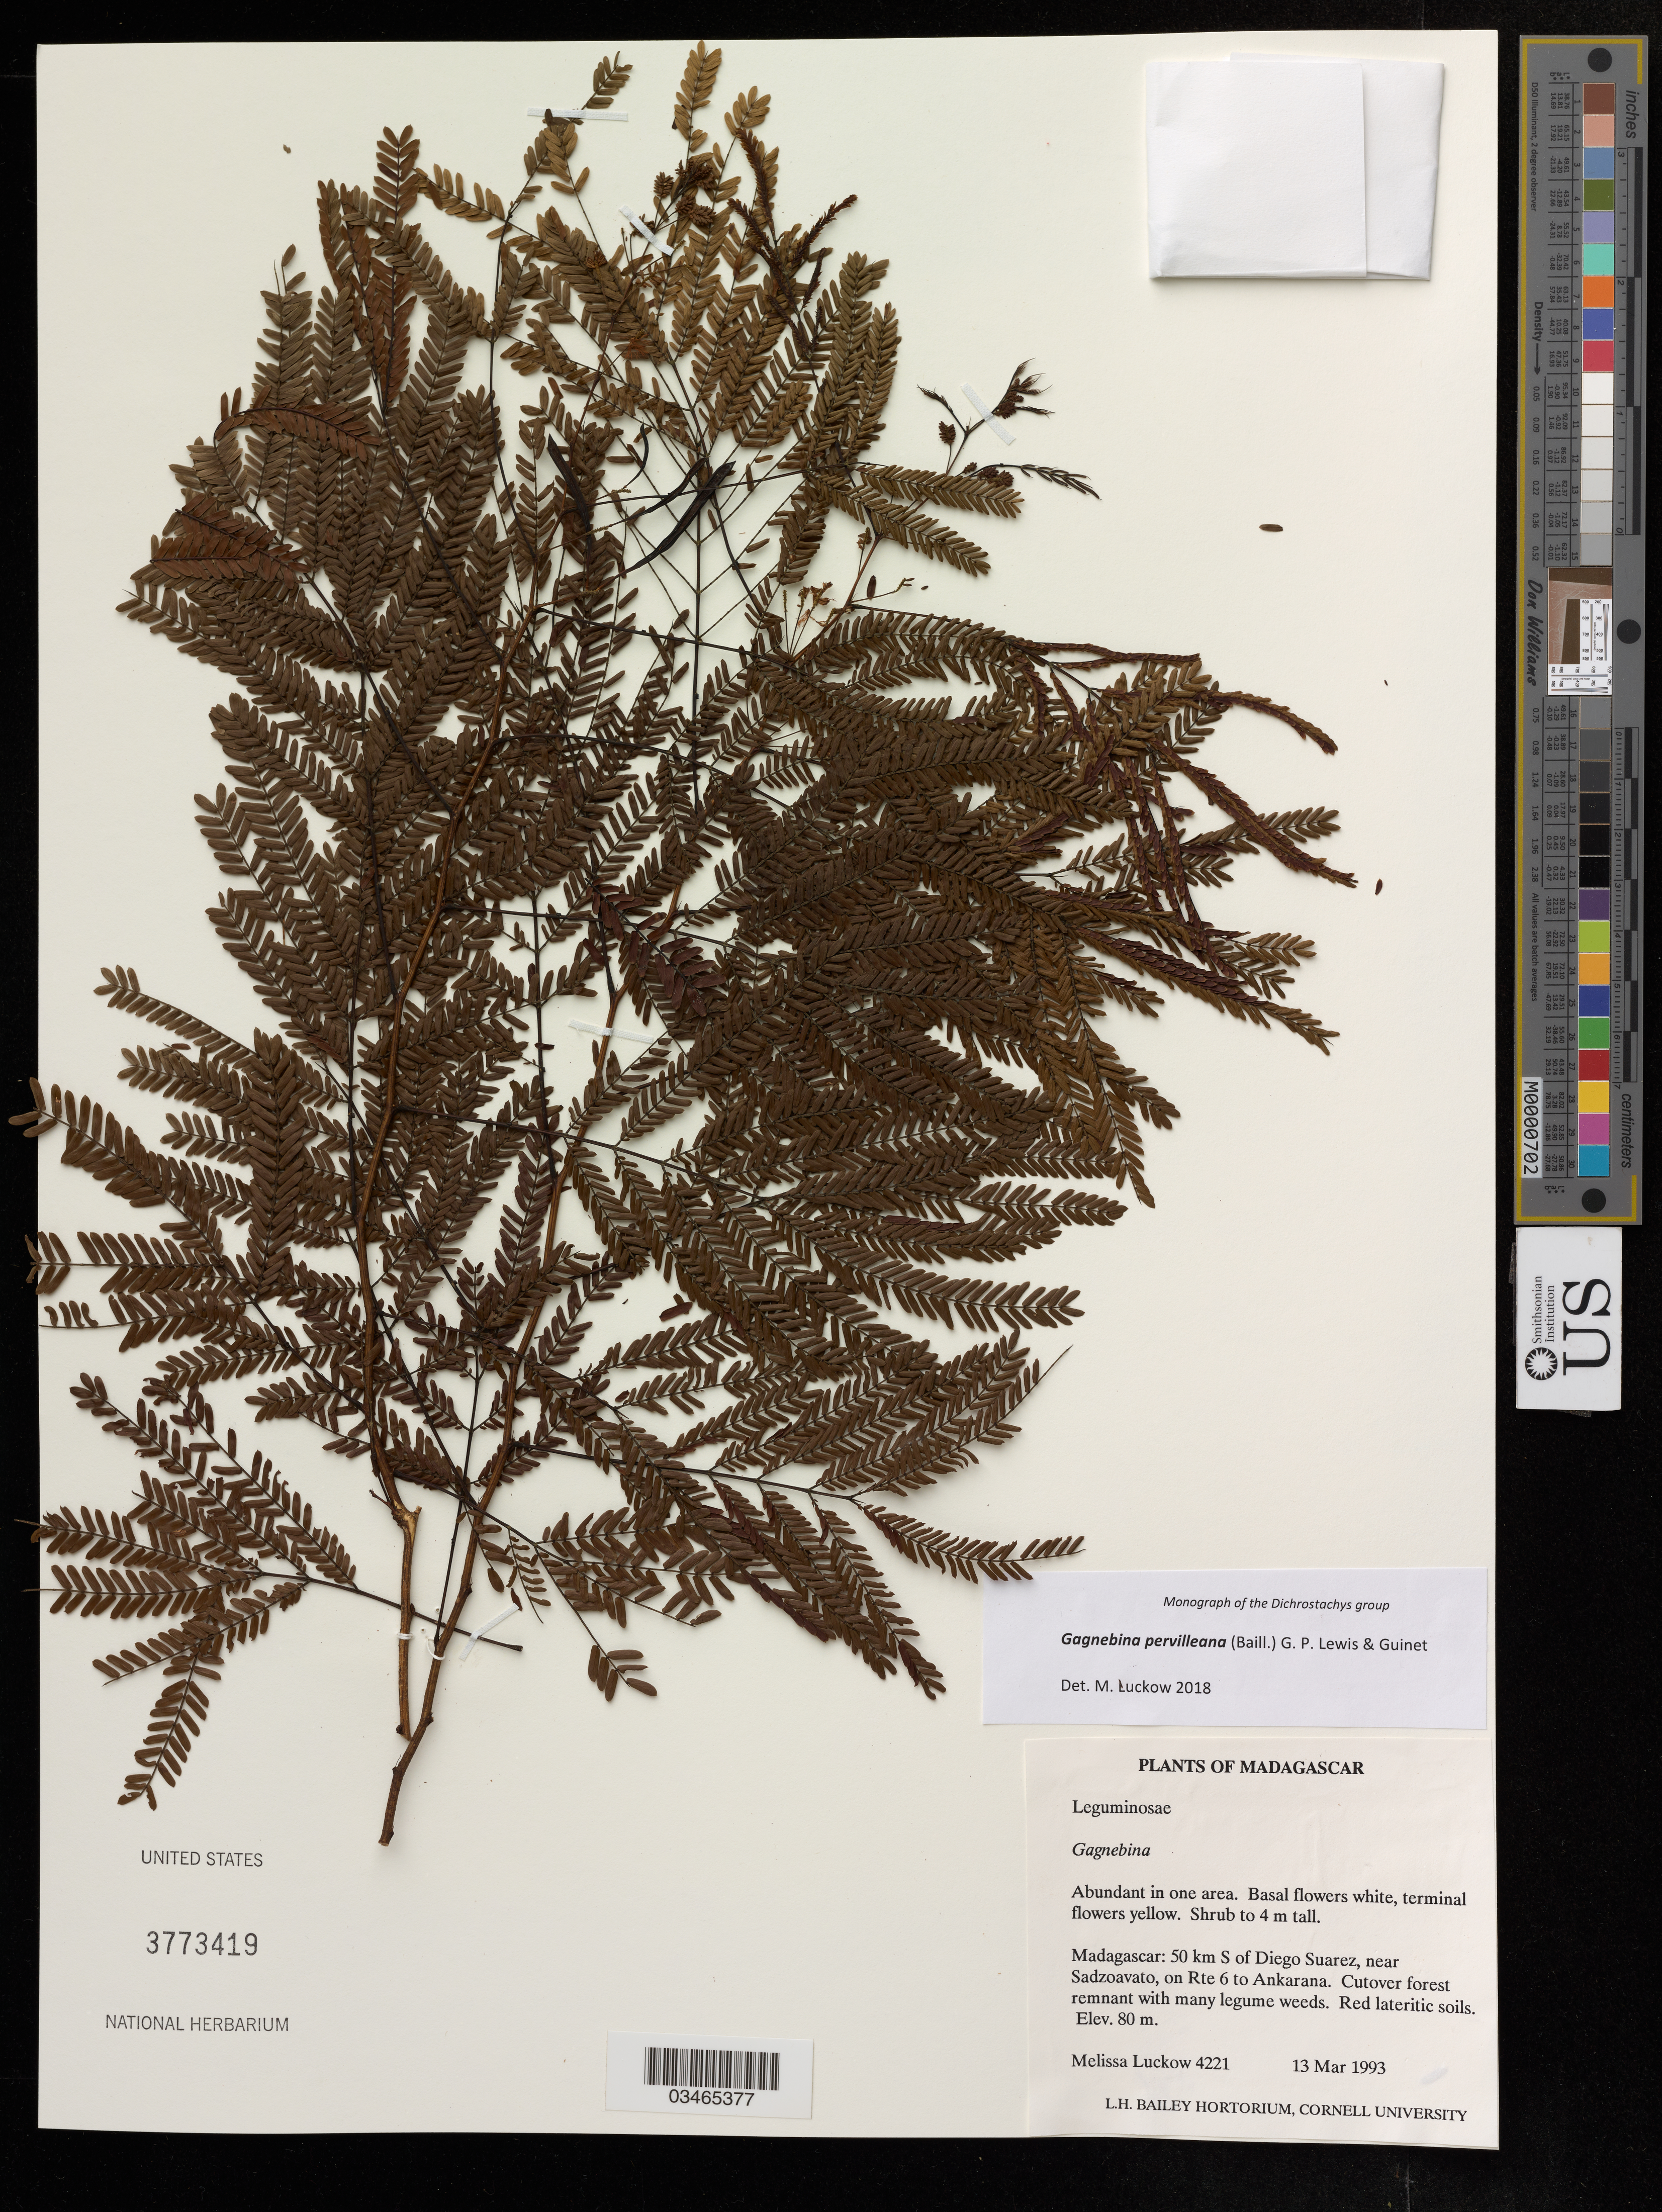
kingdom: Plantae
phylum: Tracheophyta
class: Magnoliopsida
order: Fabales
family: Fabaceae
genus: Gagnebina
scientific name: Gagnebina pervilleana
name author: (Baill.) R. Vig.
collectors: M. Luckow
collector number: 4221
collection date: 1993-03-13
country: Madagascar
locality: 50 km S of Diegio Suarez, near Sadzoavato, on Rte 6 to Ankarana.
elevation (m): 80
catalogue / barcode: US 3773419